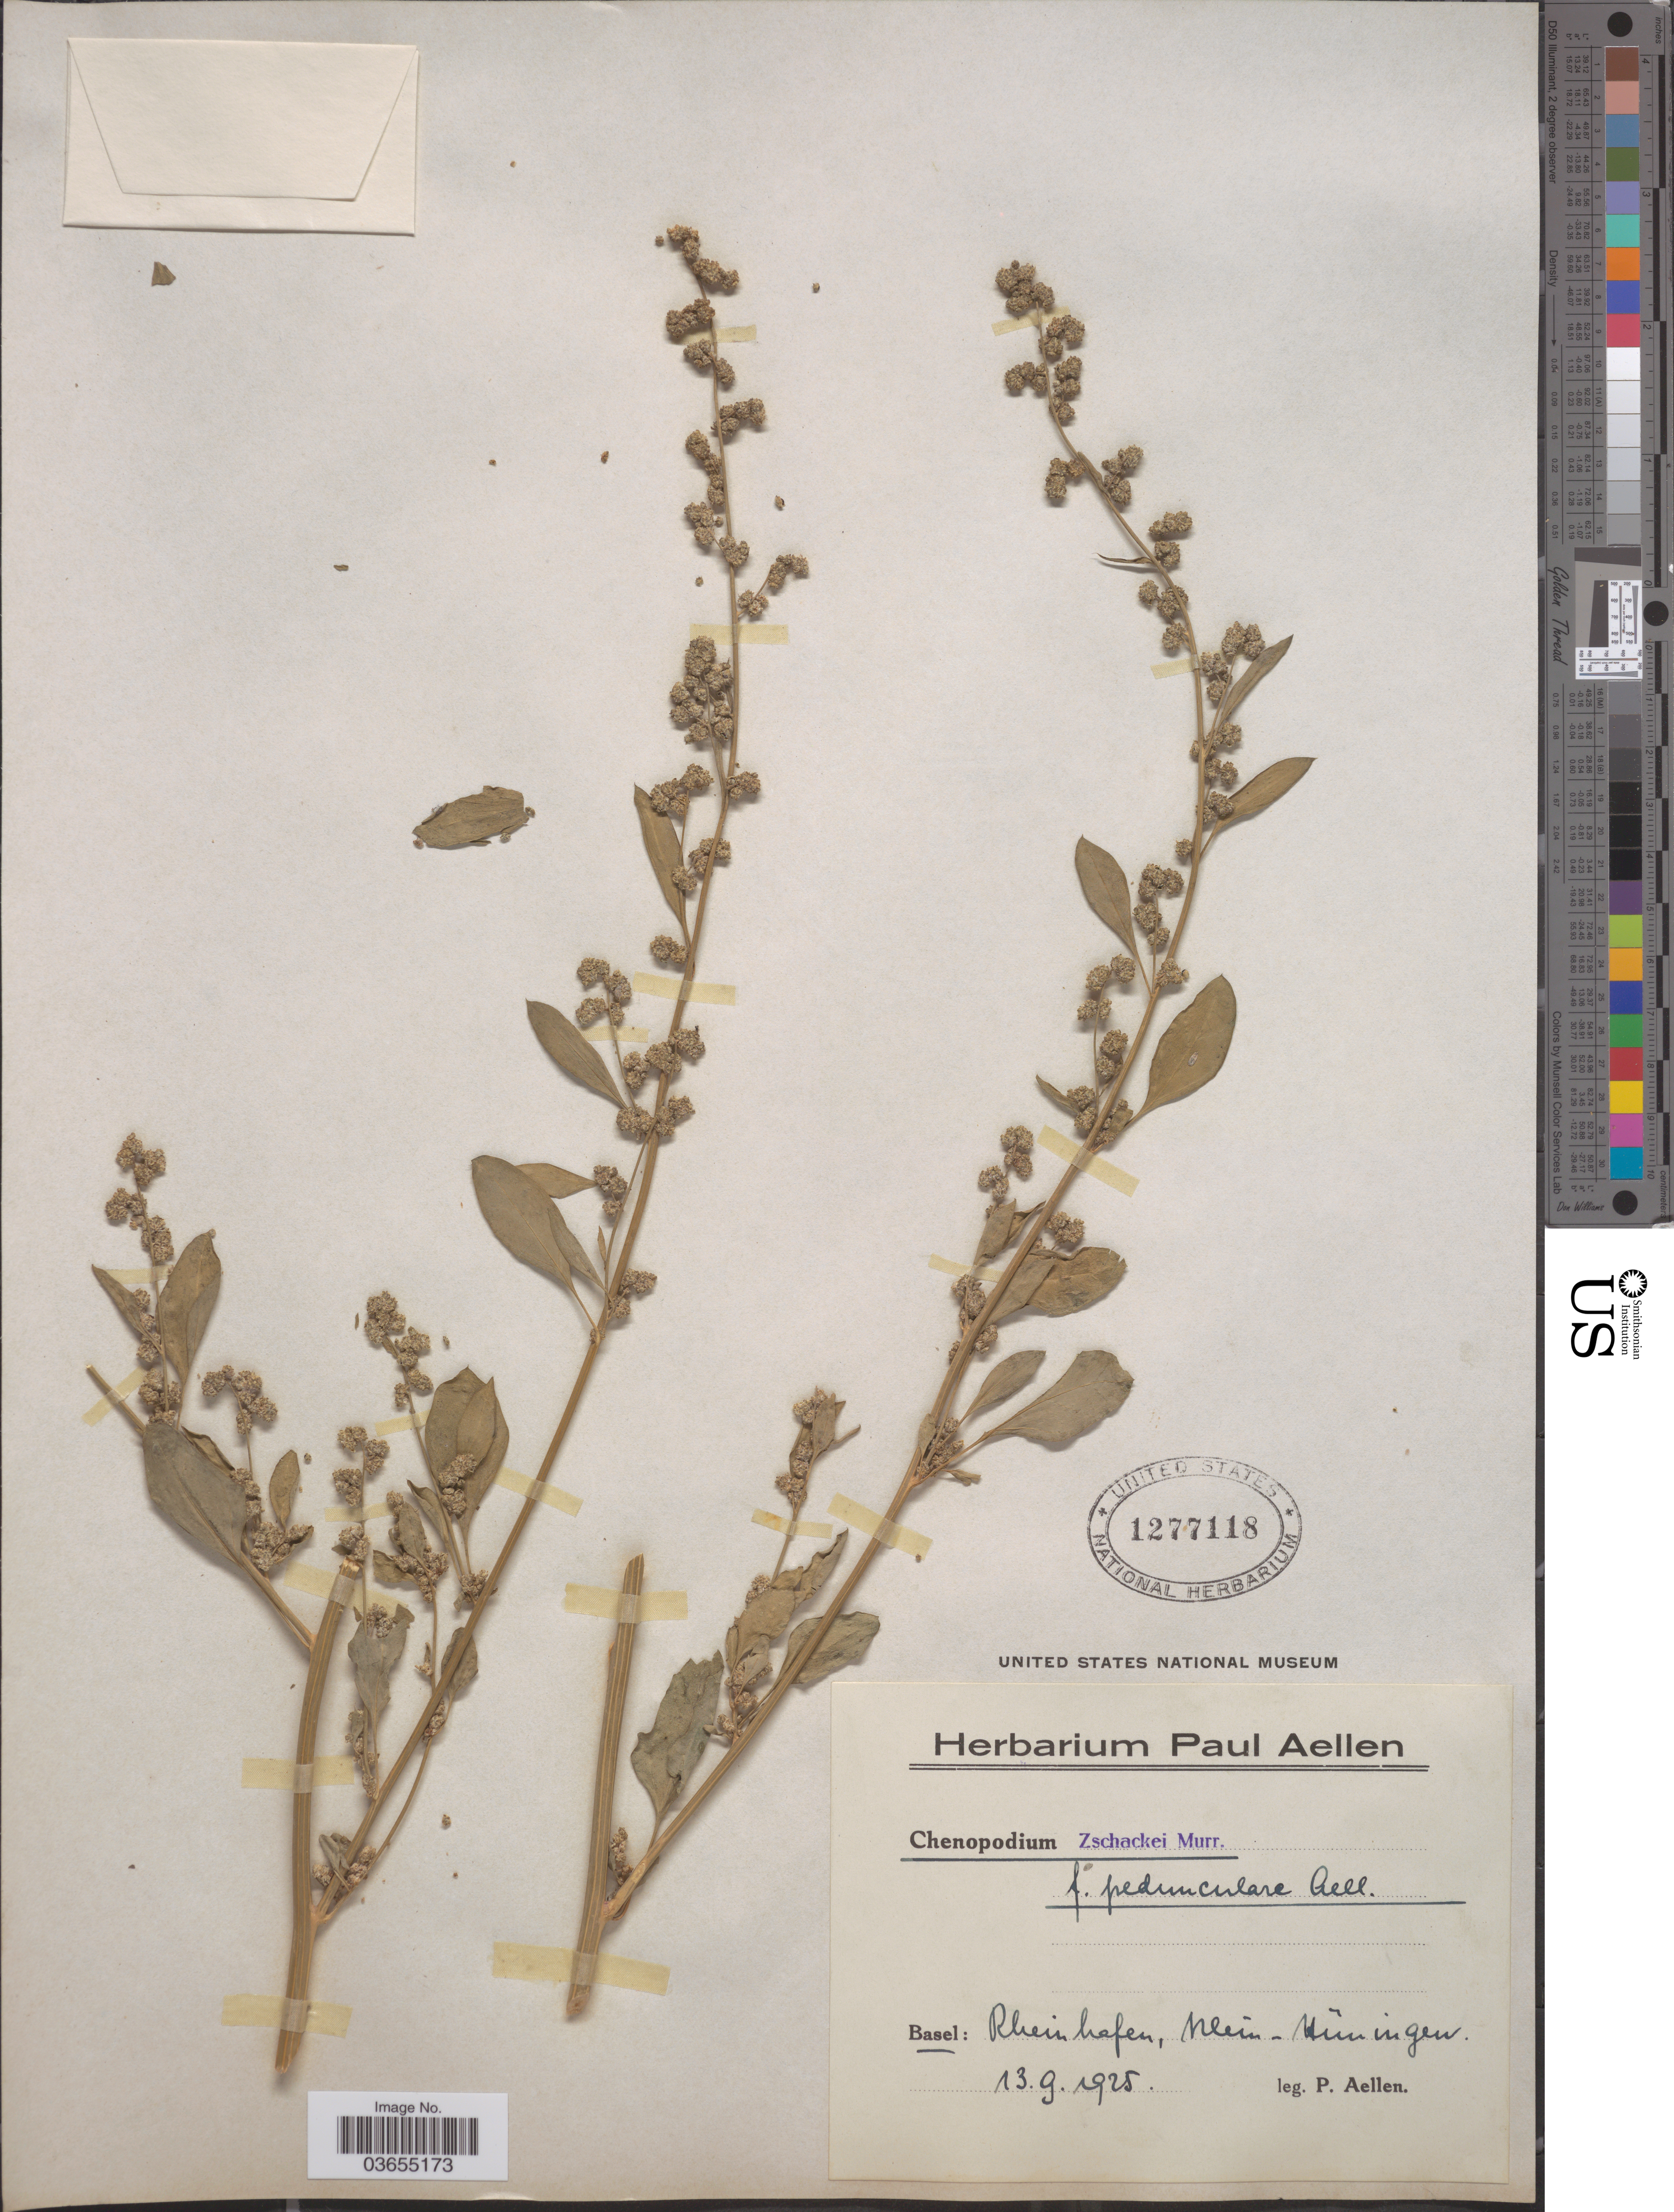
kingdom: Plantae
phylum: Tracheophyta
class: Magnoliopsida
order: Caryophyllales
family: Amaranthaceae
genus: Chenopodium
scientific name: Chenopodium zschackei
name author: Murr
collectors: P. Aellen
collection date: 1925-09-13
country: Switzerland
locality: Basel: Rheinhafen, Klein-Hüningen.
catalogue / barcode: US 1277118